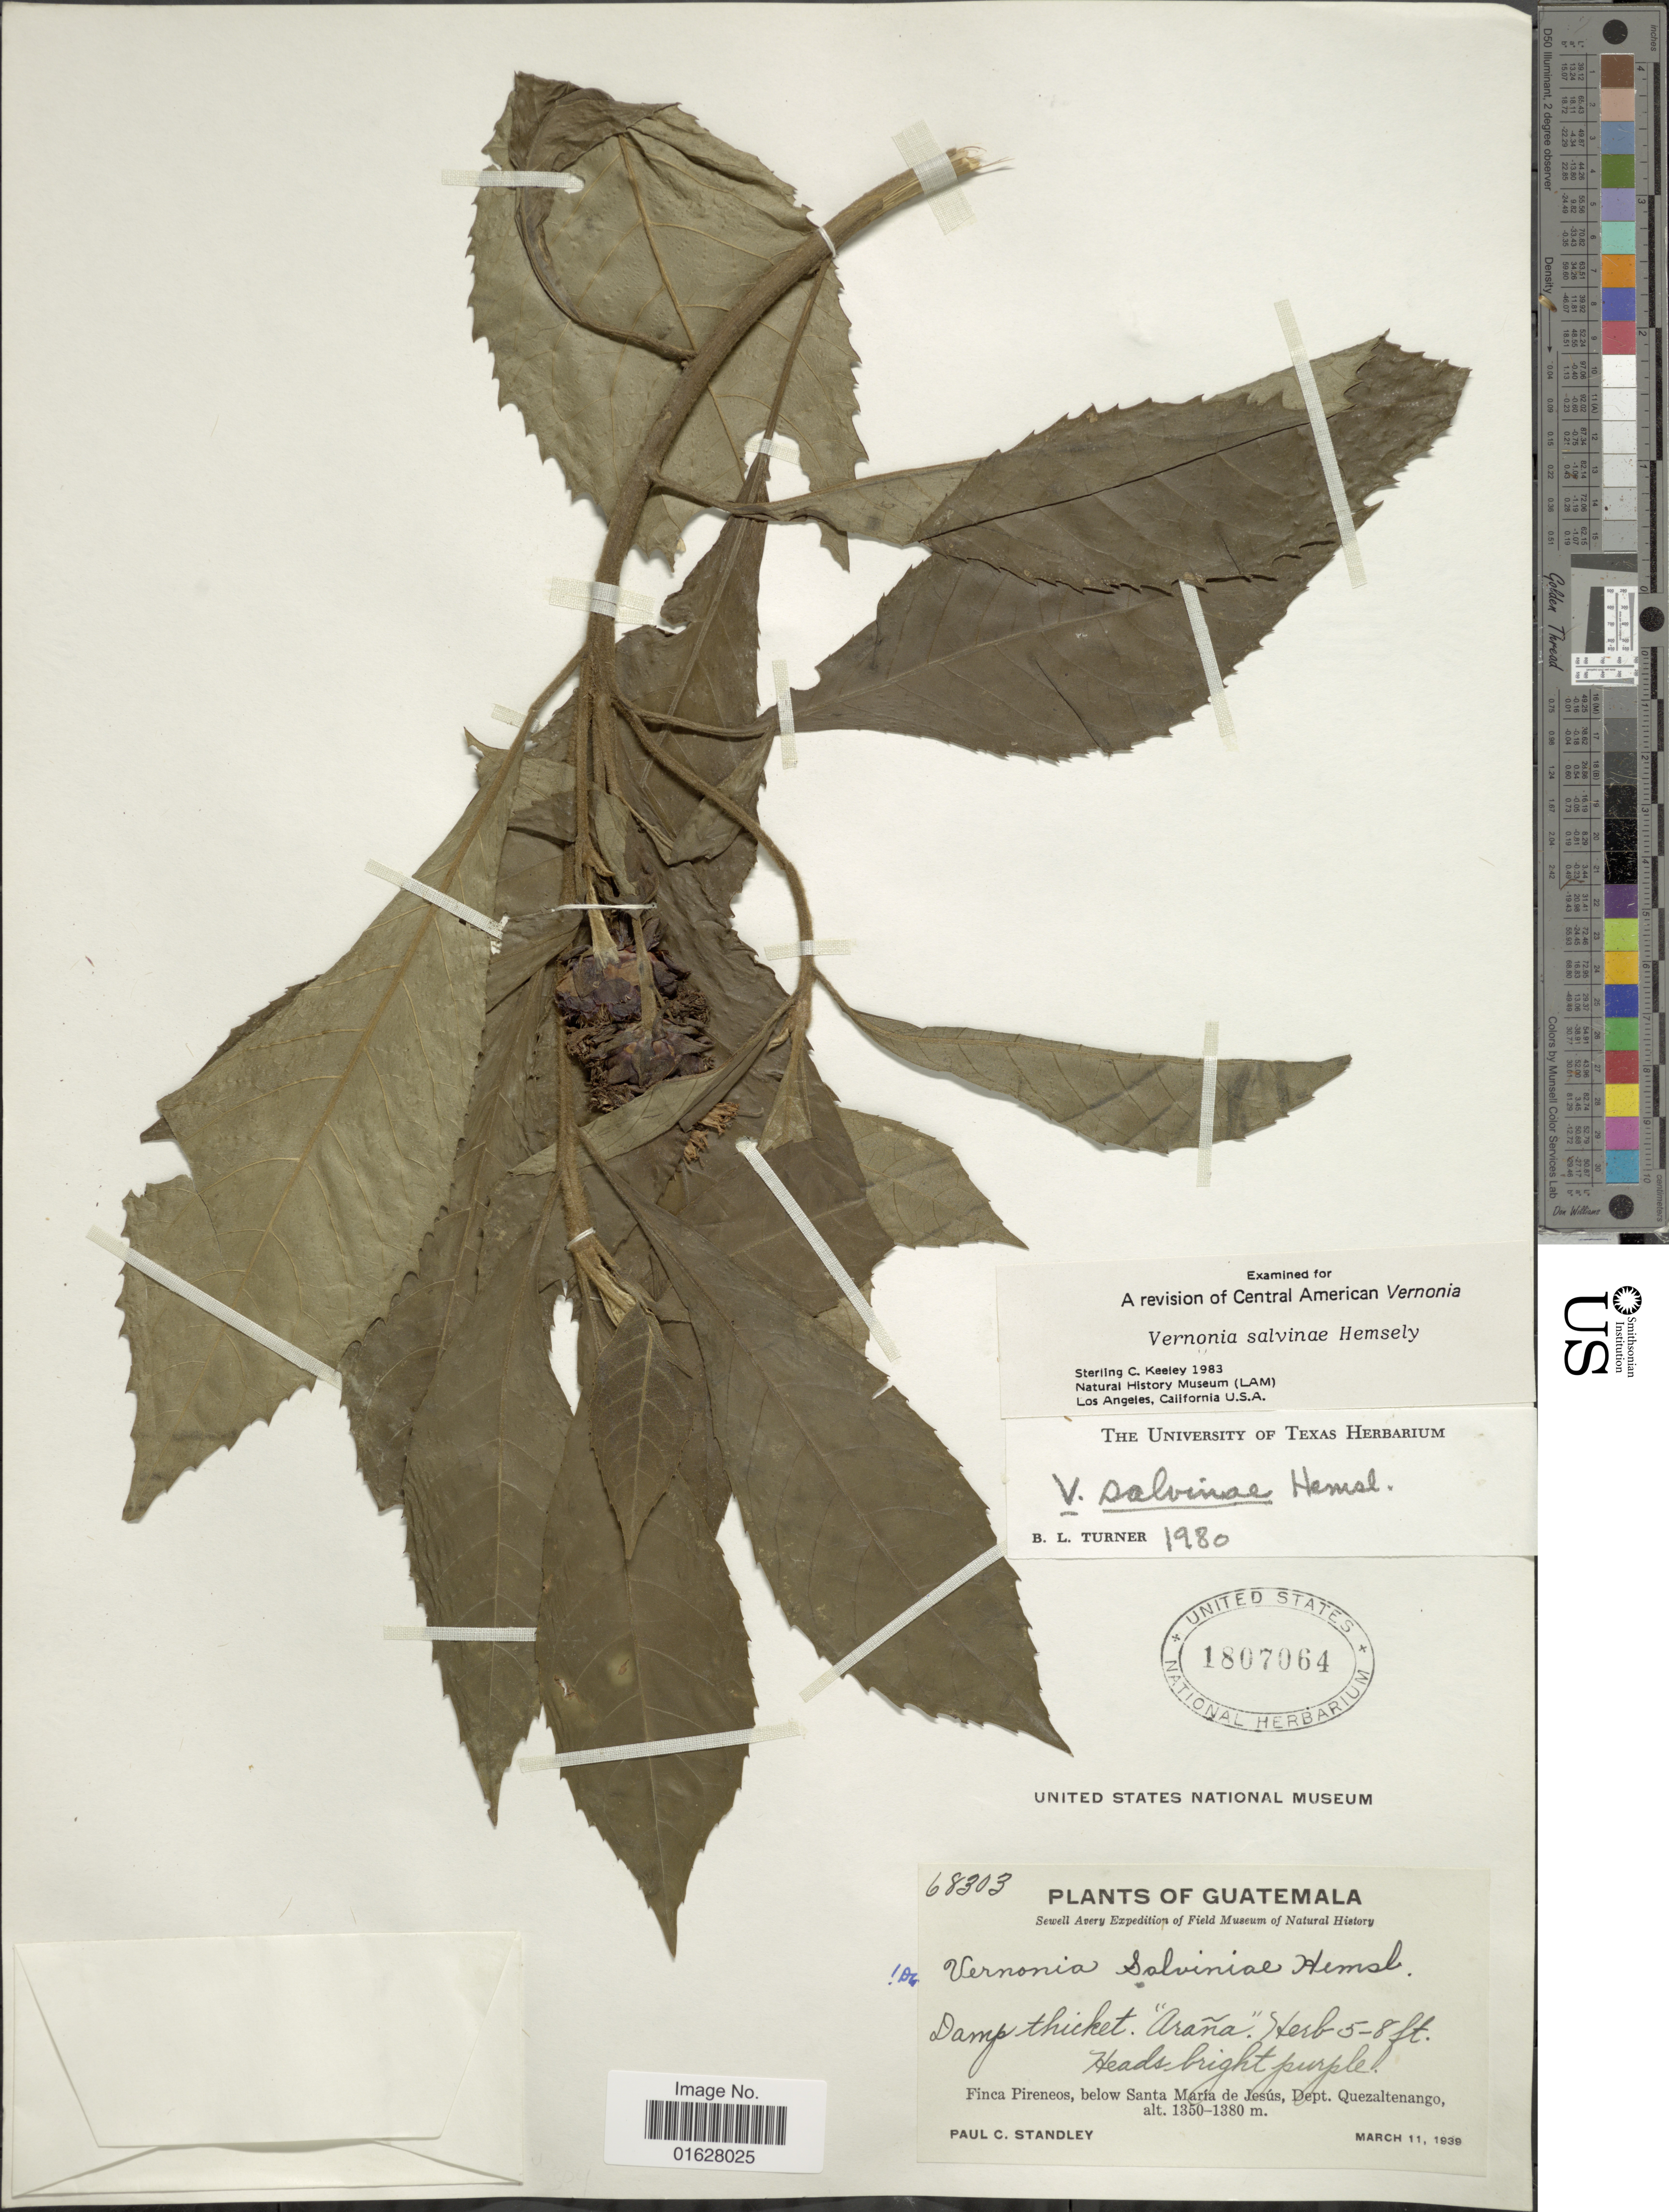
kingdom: Plantae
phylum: Tracheophyta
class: Magnoliopsida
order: Asterales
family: Asteraceae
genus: Lepidonia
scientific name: Lepidonia salvinae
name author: (Hemsl.) H. Rob. & Funk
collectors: P. C. Standley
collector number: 68303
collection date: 1930-03-11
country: Guatemala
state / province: Quetzaltenango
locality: Guatemala. Dampt thicket. "Araña". Finca Pirenos, below Santa Maria de Jesus, Dept. Quezaltenango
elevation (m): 1350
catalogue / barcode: US 1807064